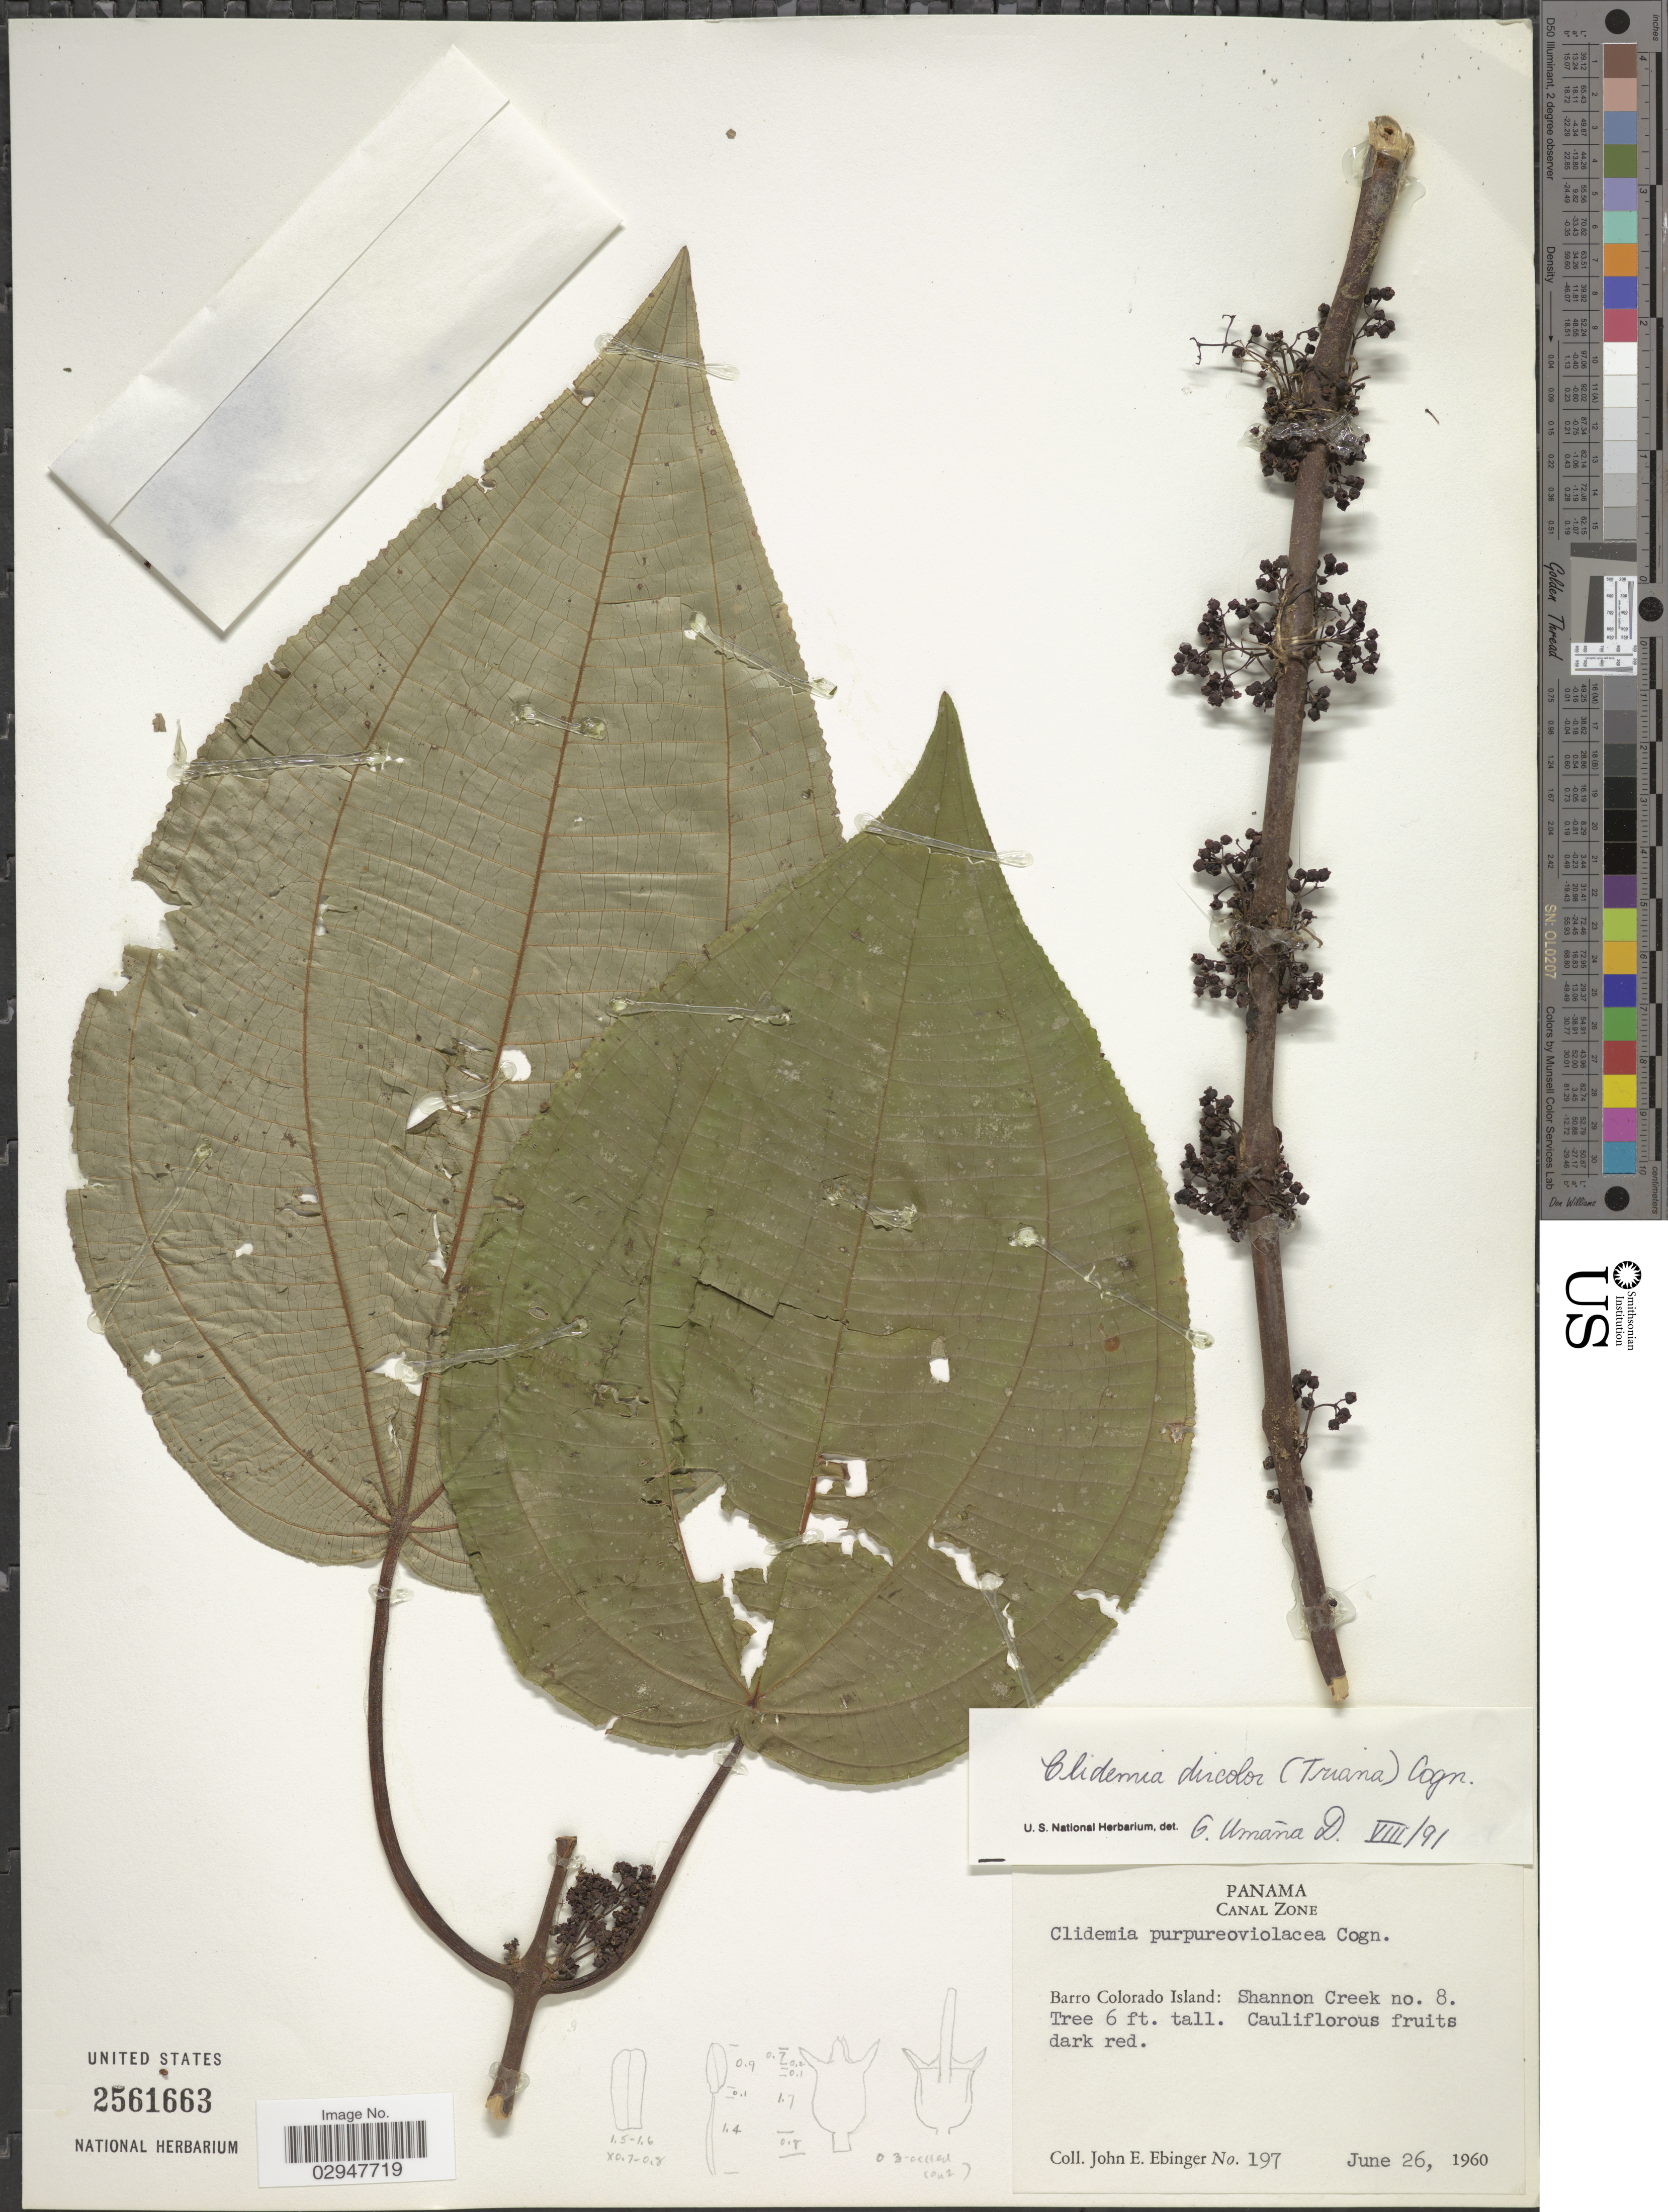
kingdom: Plantae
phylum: Tracheophyta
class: Magnoliopsida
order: Myrtales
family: Melastomataceae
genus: Clidemia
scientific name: Clidemia discolor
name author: (Triana) Cogn.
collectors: J. Ebinger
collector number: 197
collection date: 1960-06-26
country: Panama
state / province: Panamá Oeste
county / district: Canal Zone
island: Barro Colorado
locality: Canal Zone. Barro Colorado Island: Shannon Creek no. 8.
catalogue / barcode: US 2561663